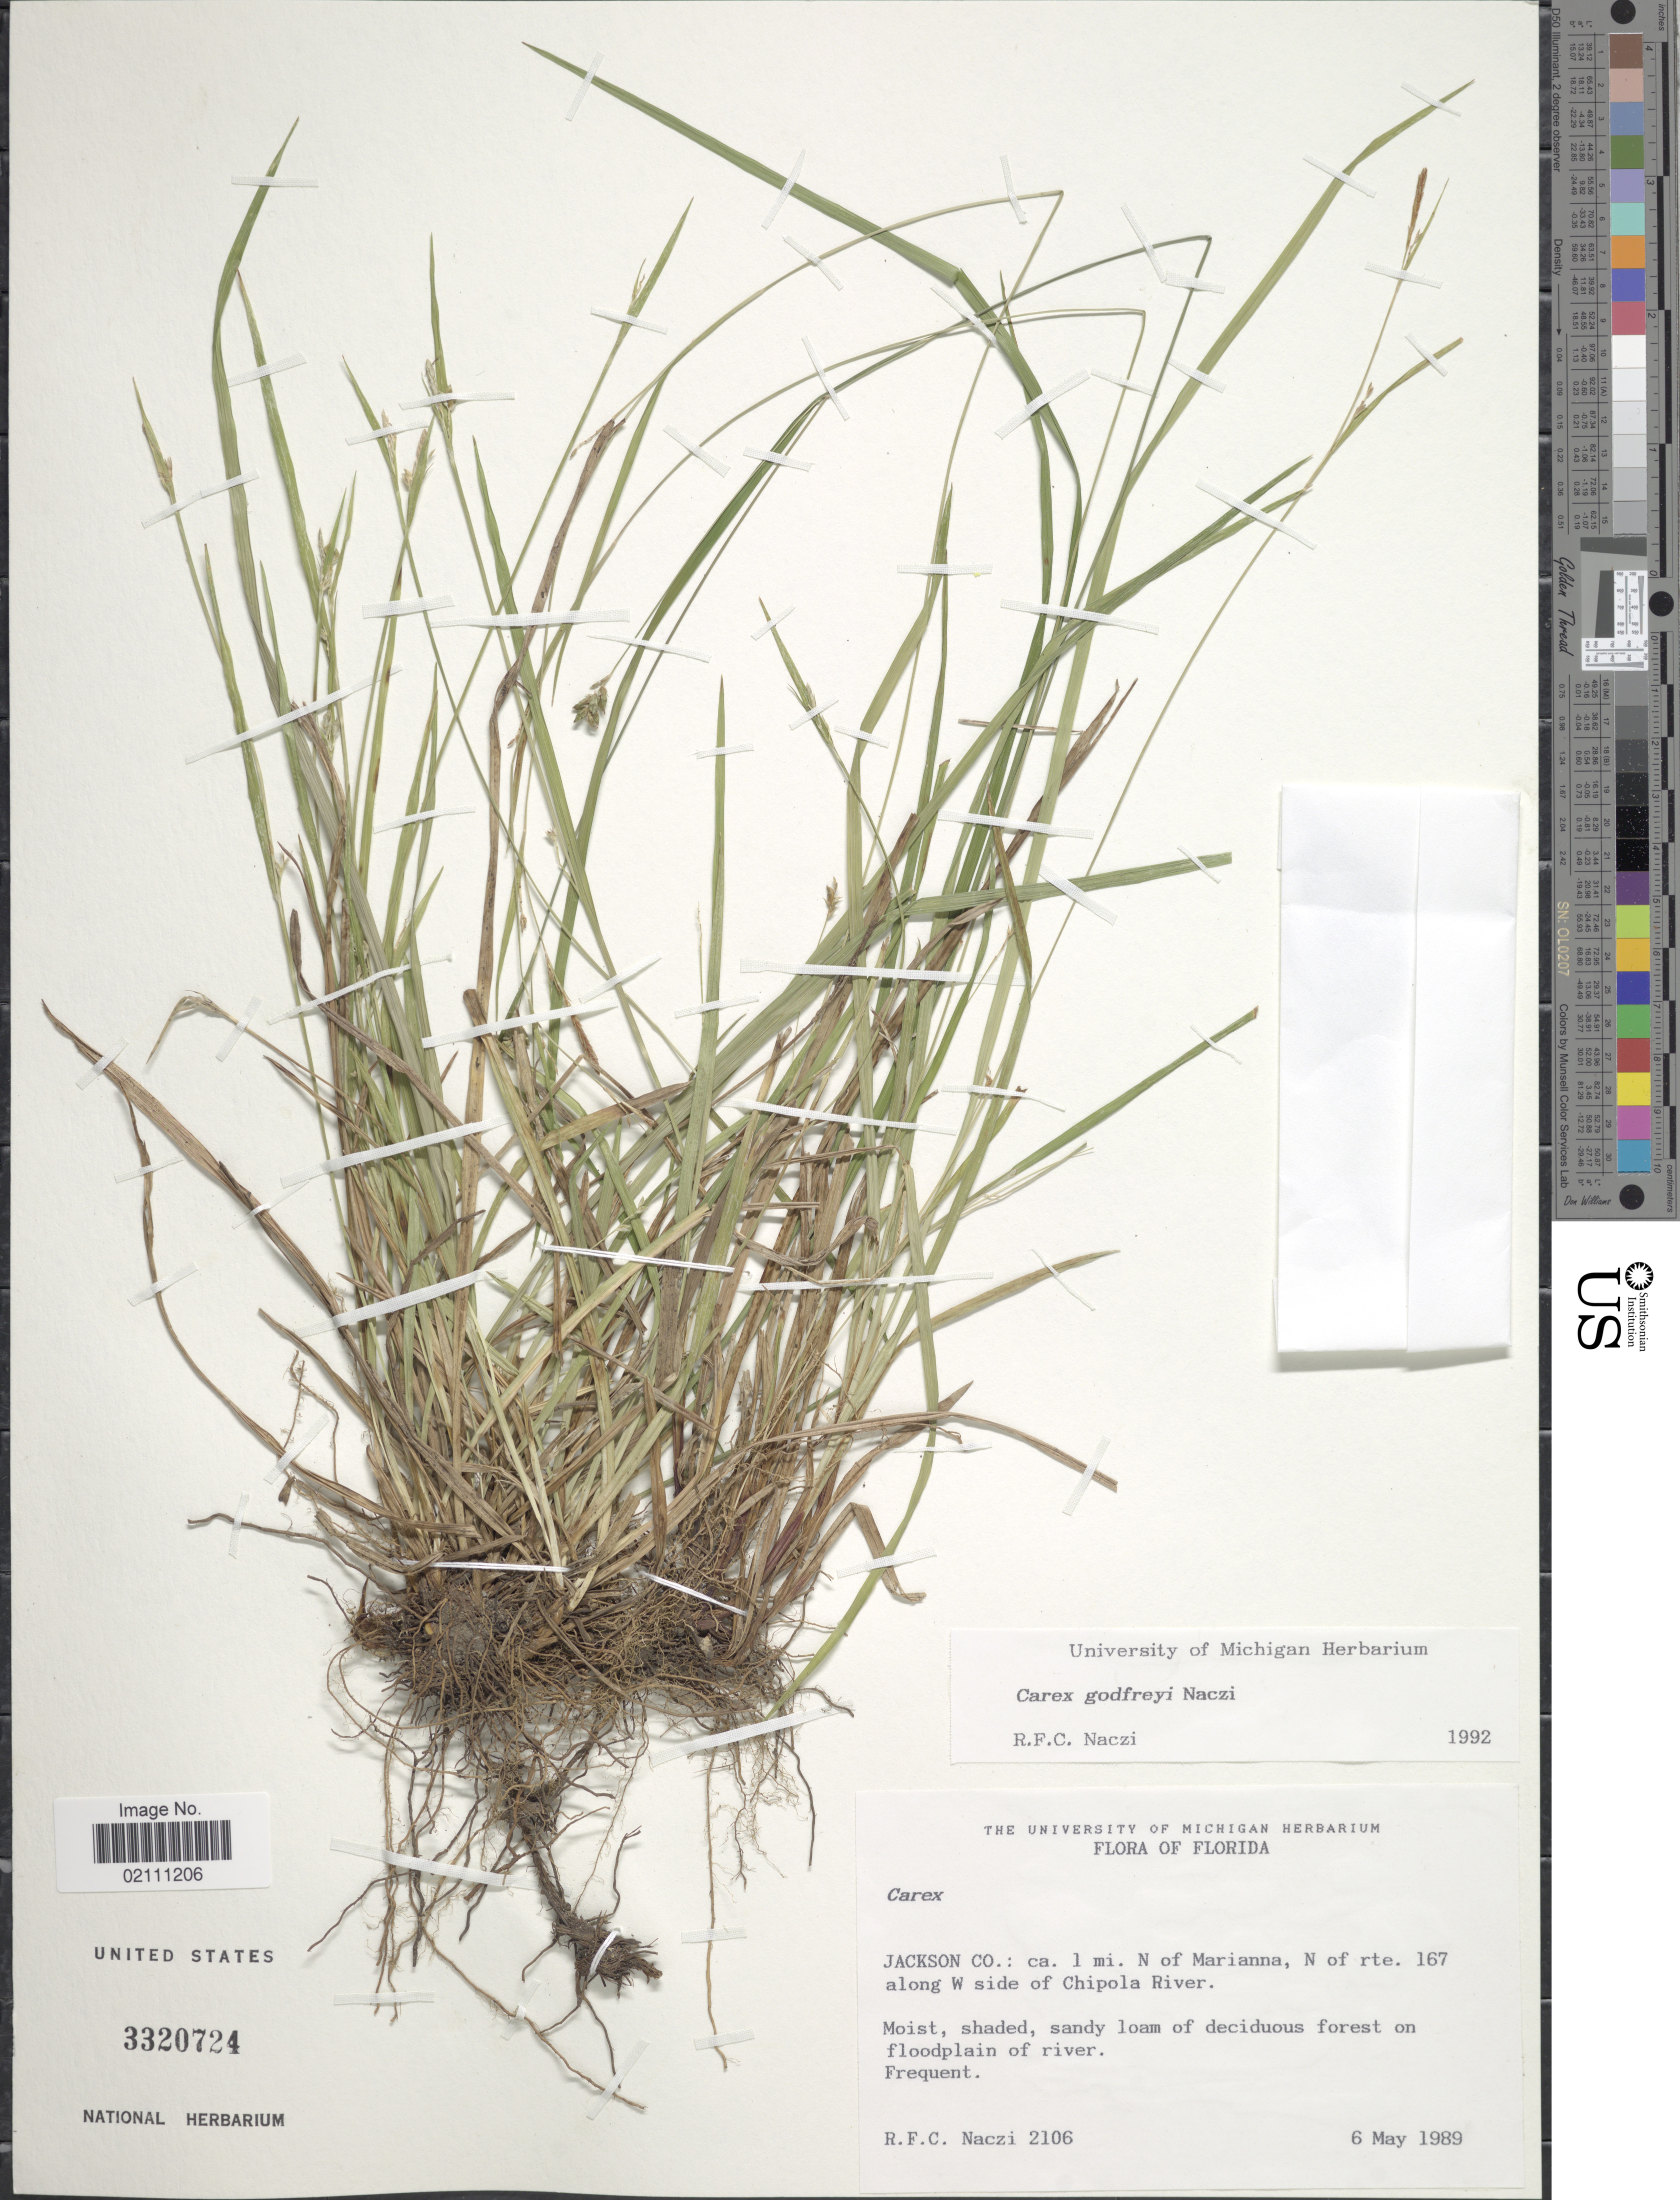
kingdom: Plantae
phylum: Tracheophyta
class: Liliopsida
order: Poales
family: Cyperaceae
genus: Carex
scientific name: Carex godfreyi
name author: Naczi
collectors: R. F. C. Naczi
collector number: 2106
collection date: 1989-05-06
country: United States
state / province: Florida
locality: Jackson Co.: 1 mi. N of Marianna, N of rte. 167 along W side of Chipola River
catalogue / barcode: US 3320724